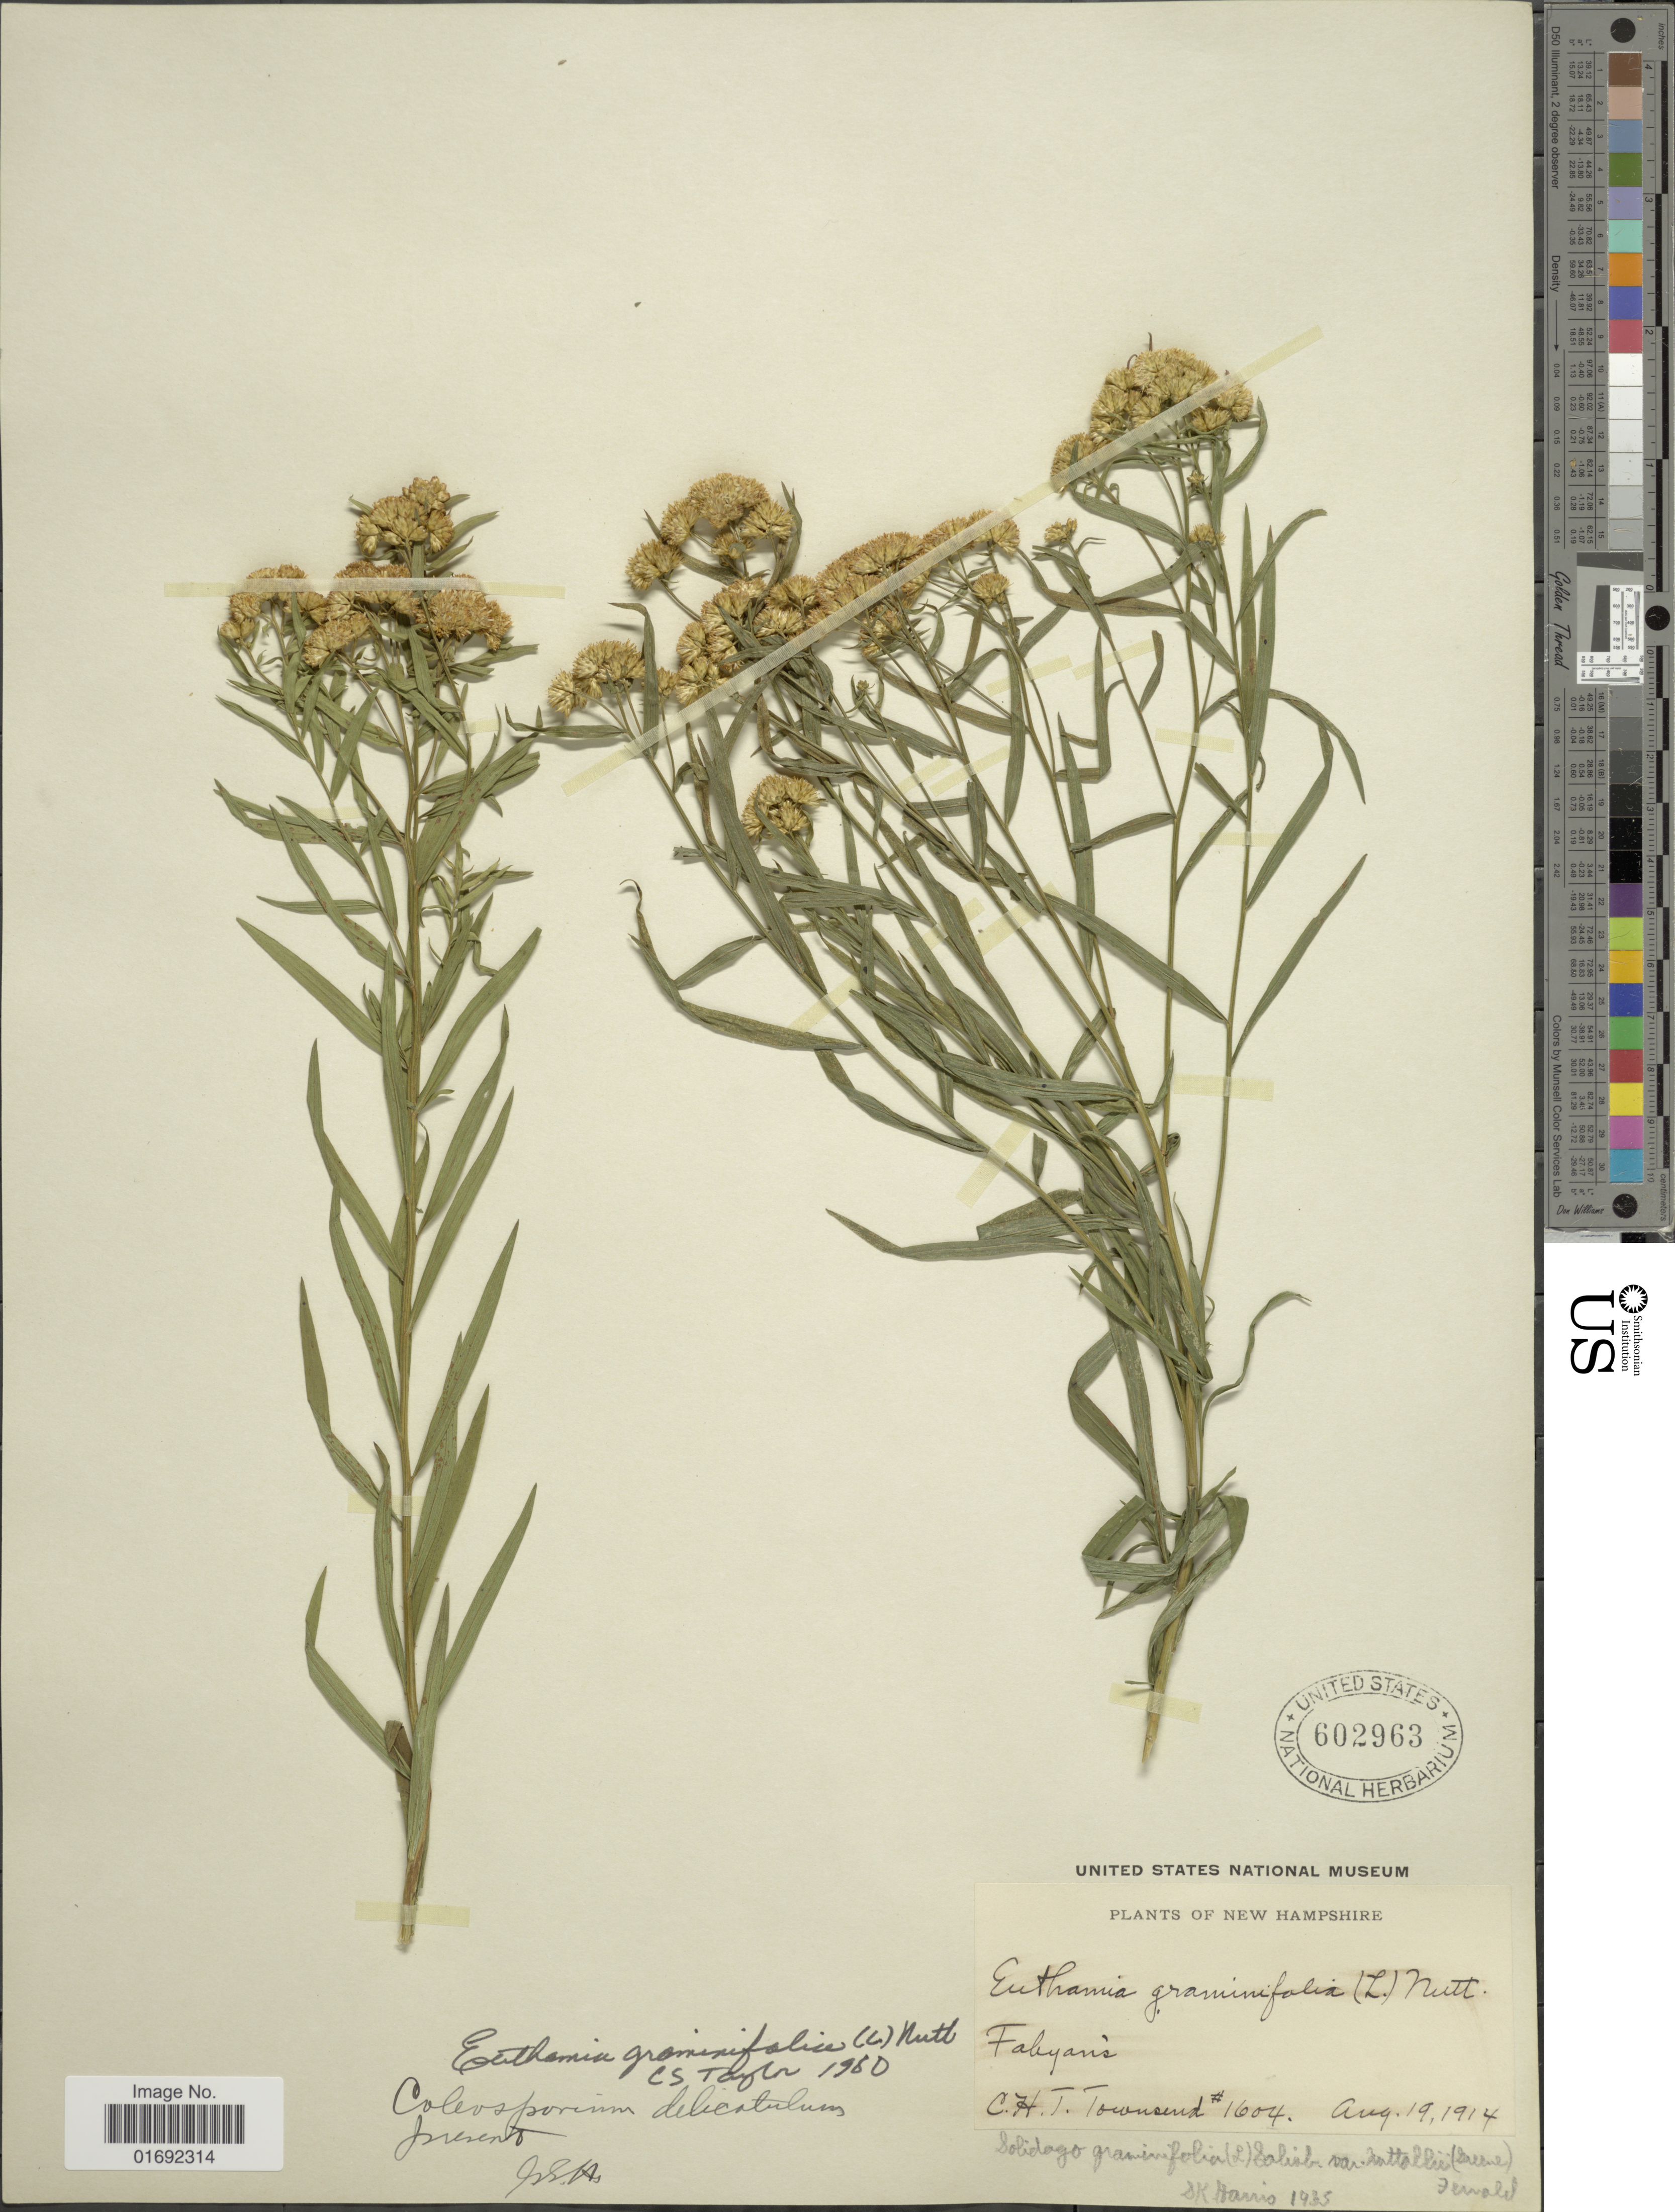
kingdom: Plantae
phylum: Tracheophyta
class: Magnoliopsida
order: Asterales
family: Asteraceae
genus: Euthamia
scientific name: Euthamia graminifolia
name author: (L.) Nutt.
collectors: C. H. T. Townsend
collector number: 1604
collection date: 1914-08-19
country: United States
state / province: New Hampshire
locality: Fabyan's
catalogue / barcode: US 602963